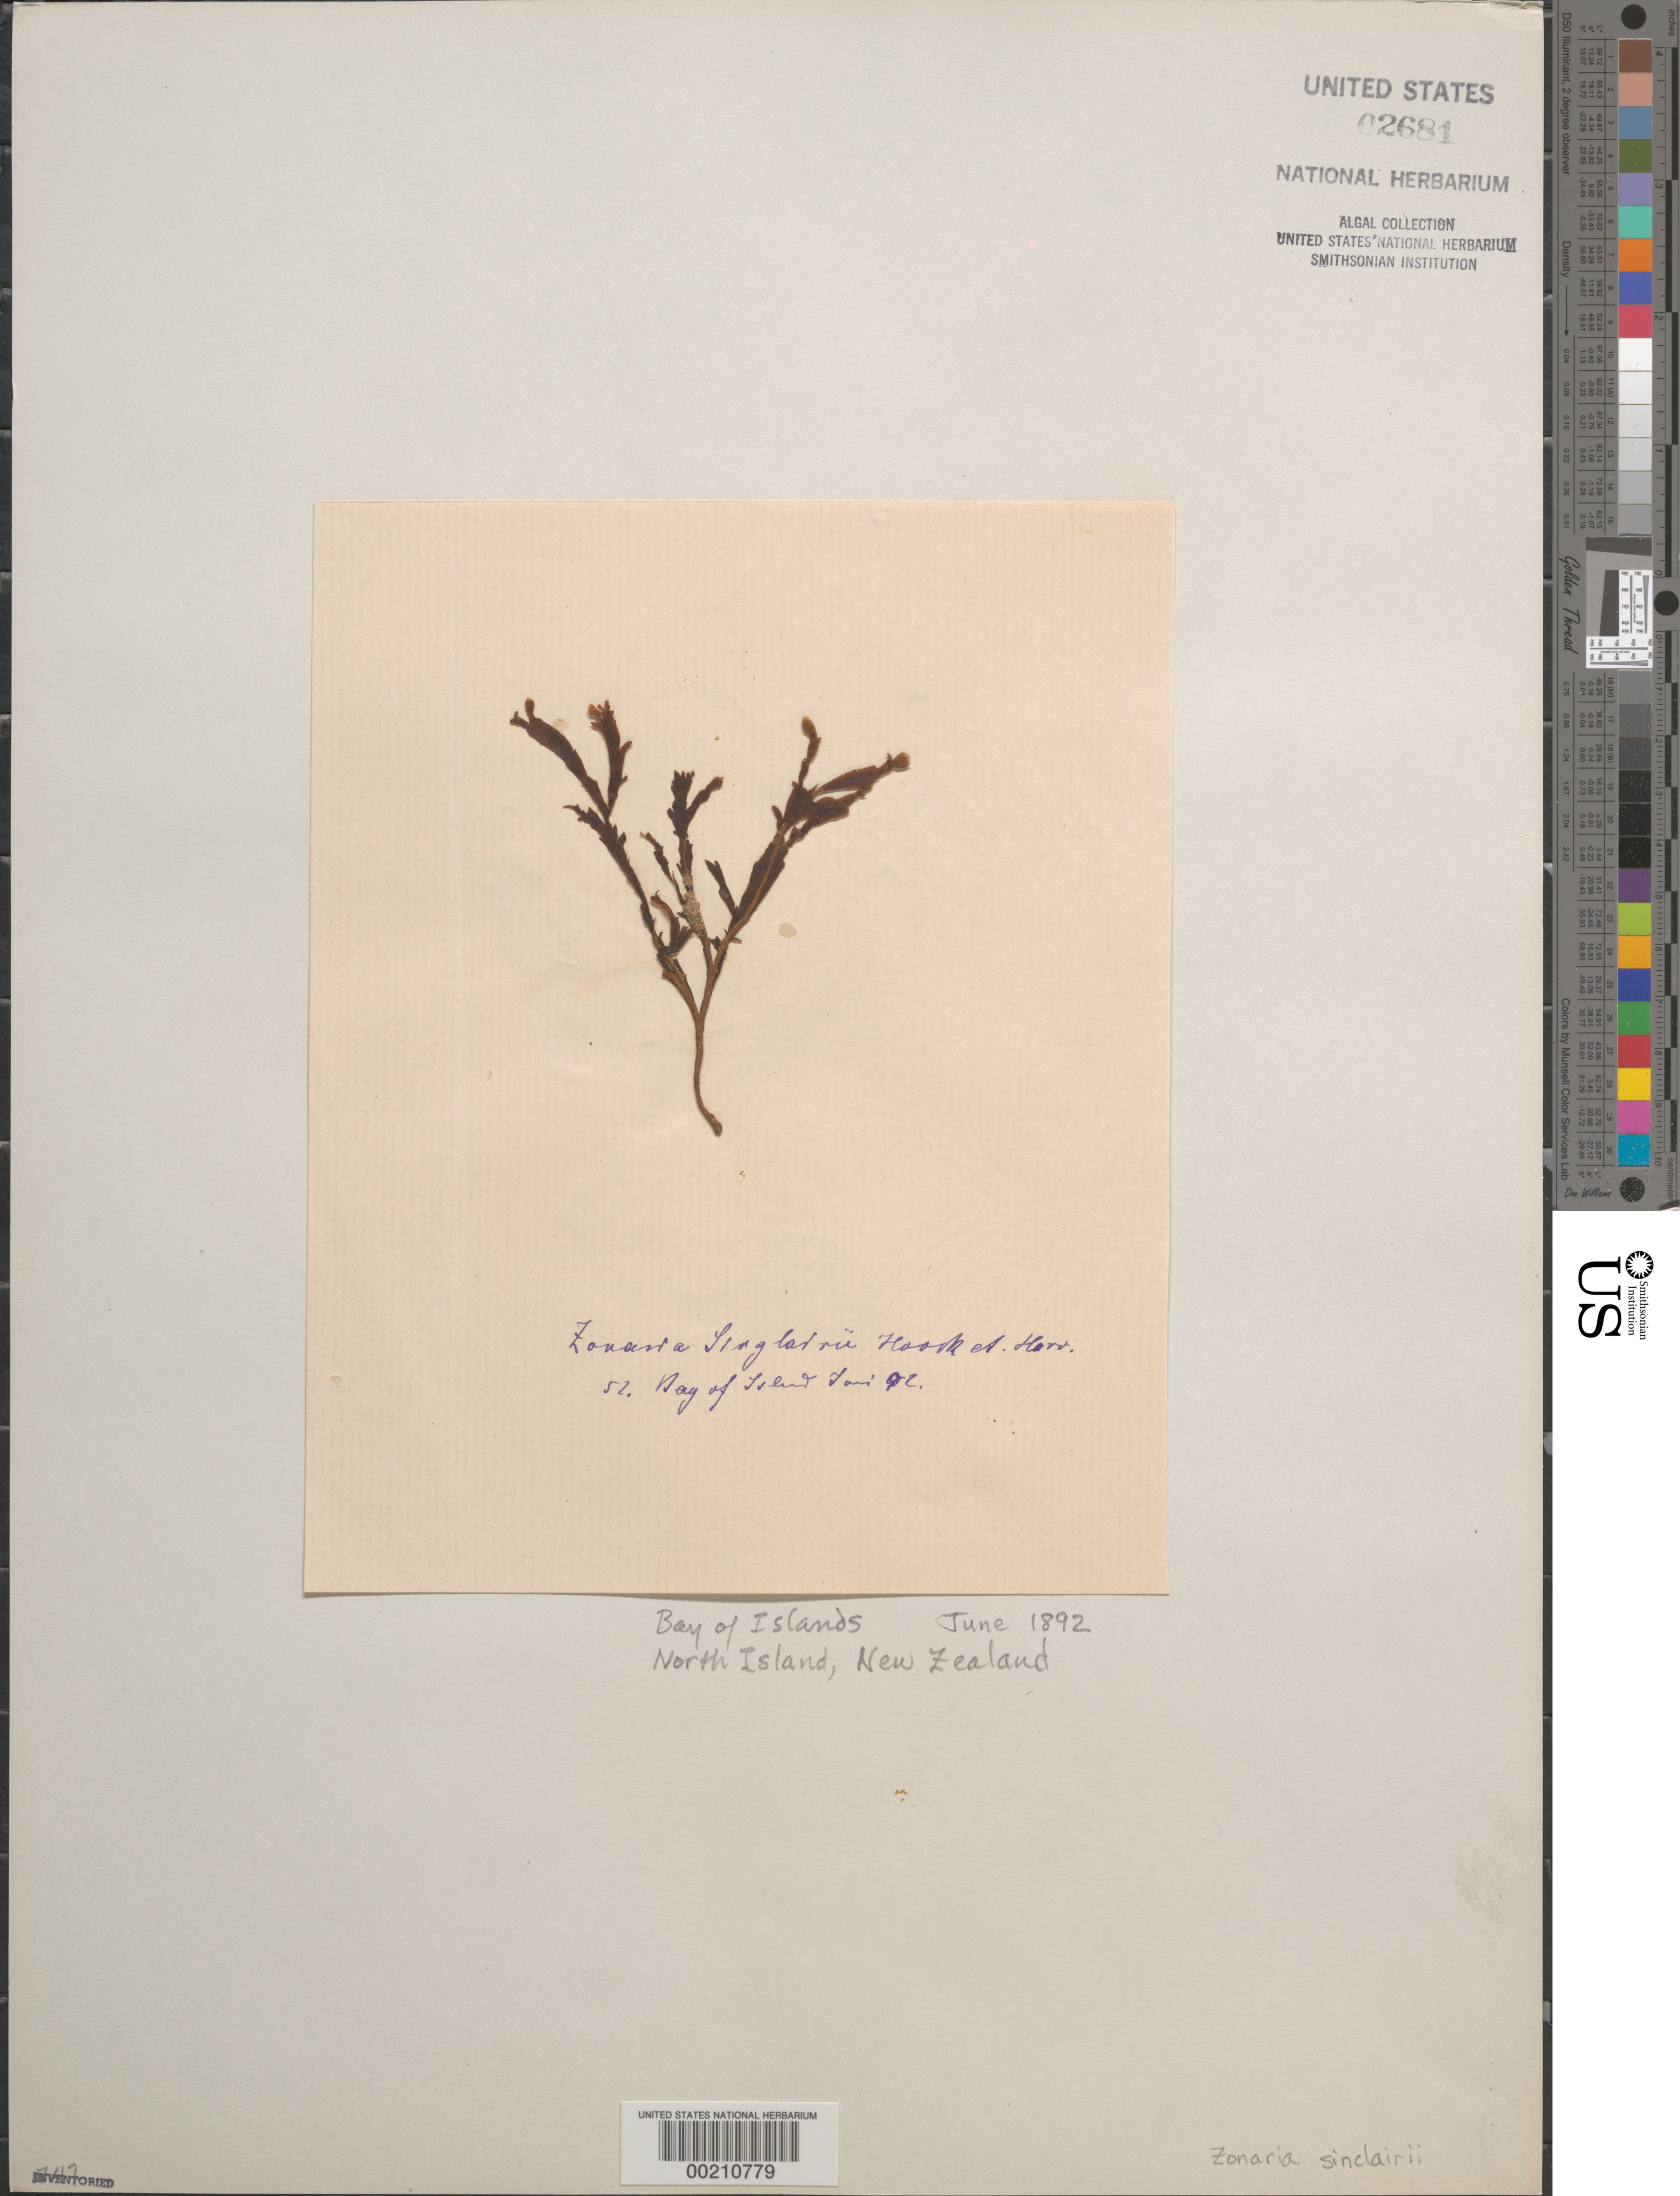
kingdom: Chromista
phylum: Ochrophyta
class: Phaeophyceae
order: Dictyotales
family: Dictyotaceae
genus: Homoeostrichus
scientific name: Homoeostrichus sinclairii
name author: (Hook. f. & Harvey) J. Agardh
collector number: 52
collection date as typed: Jun 1892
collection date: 1892-06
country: New Zealand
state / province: Northland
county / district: Far North District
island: North Island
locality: Bay of Islands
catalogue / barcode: US 2681